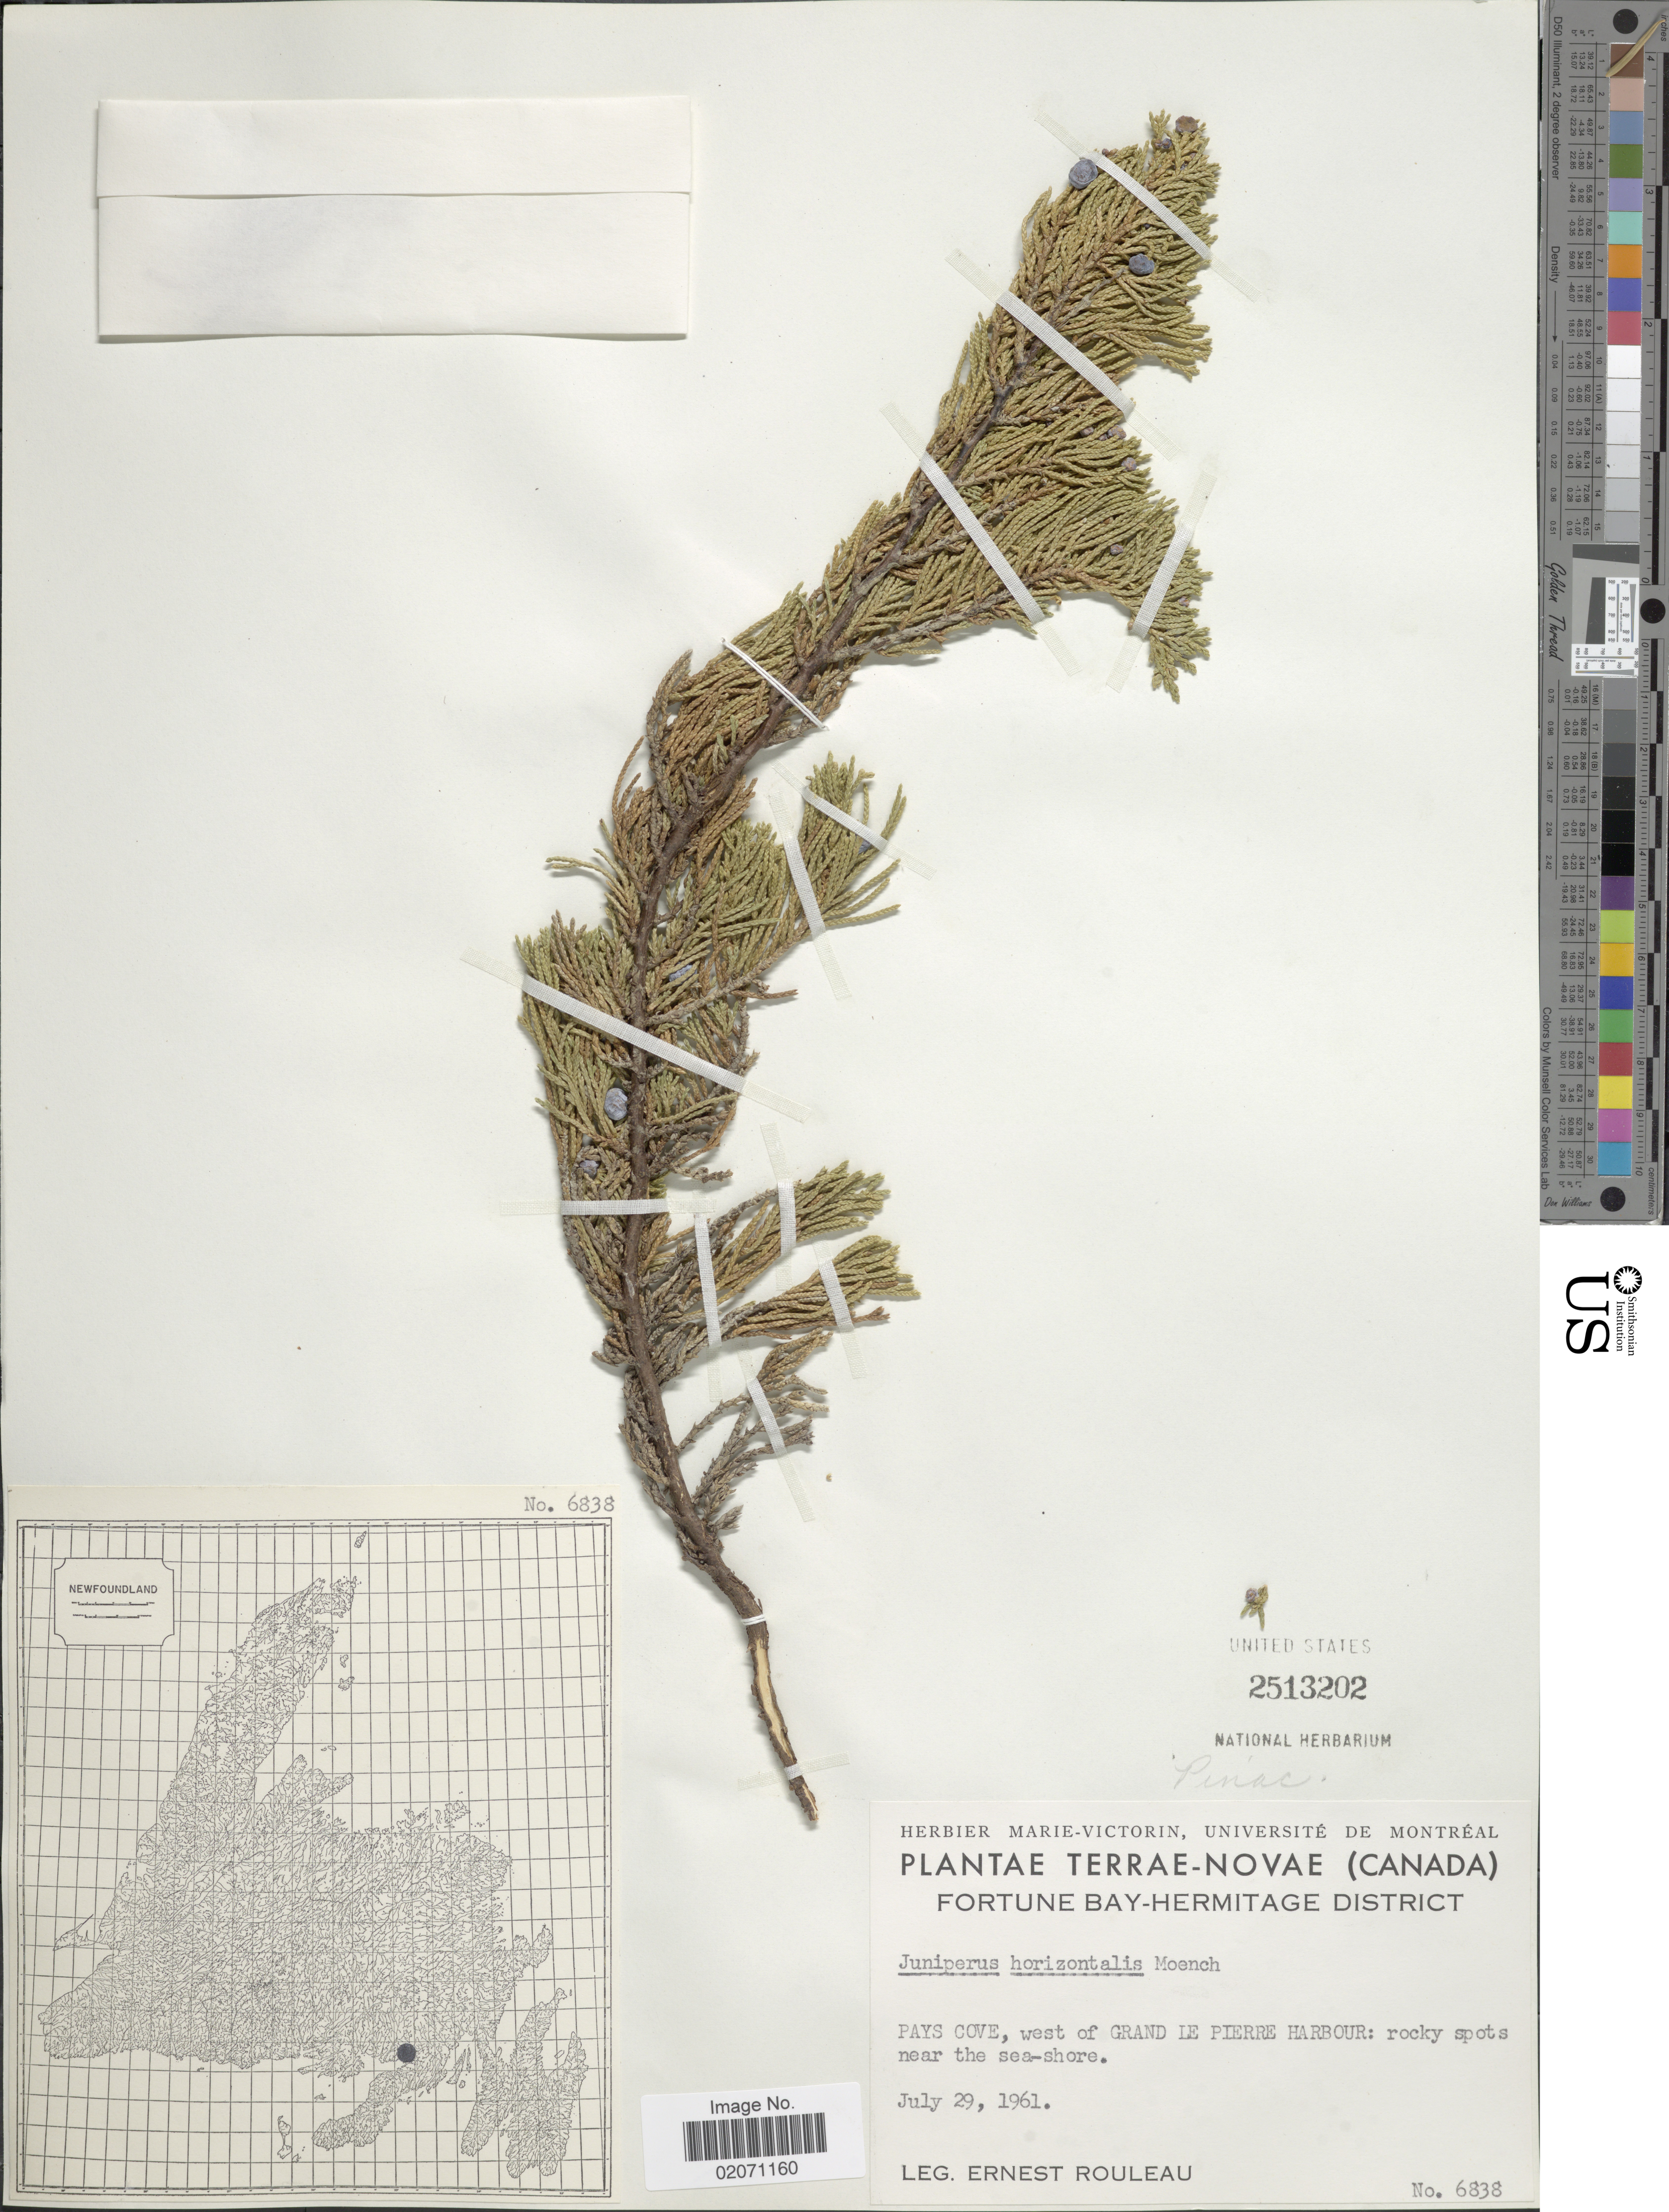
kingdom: Plantae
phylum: Tracheophyta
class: Pinopsida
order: Pinales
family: Cupressaceae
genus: Juniperus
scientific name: Juniperus horizontalis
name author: Moench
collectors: E. Rouleau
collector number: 6838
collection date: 1961-07-29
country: Canada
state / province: Newfoundland and Labrador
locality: Terrae-Novae, Fortune Bay-Hermitage District, Pays Cove, west of Grande Le Pierre Harbour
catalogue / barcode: US 2513202